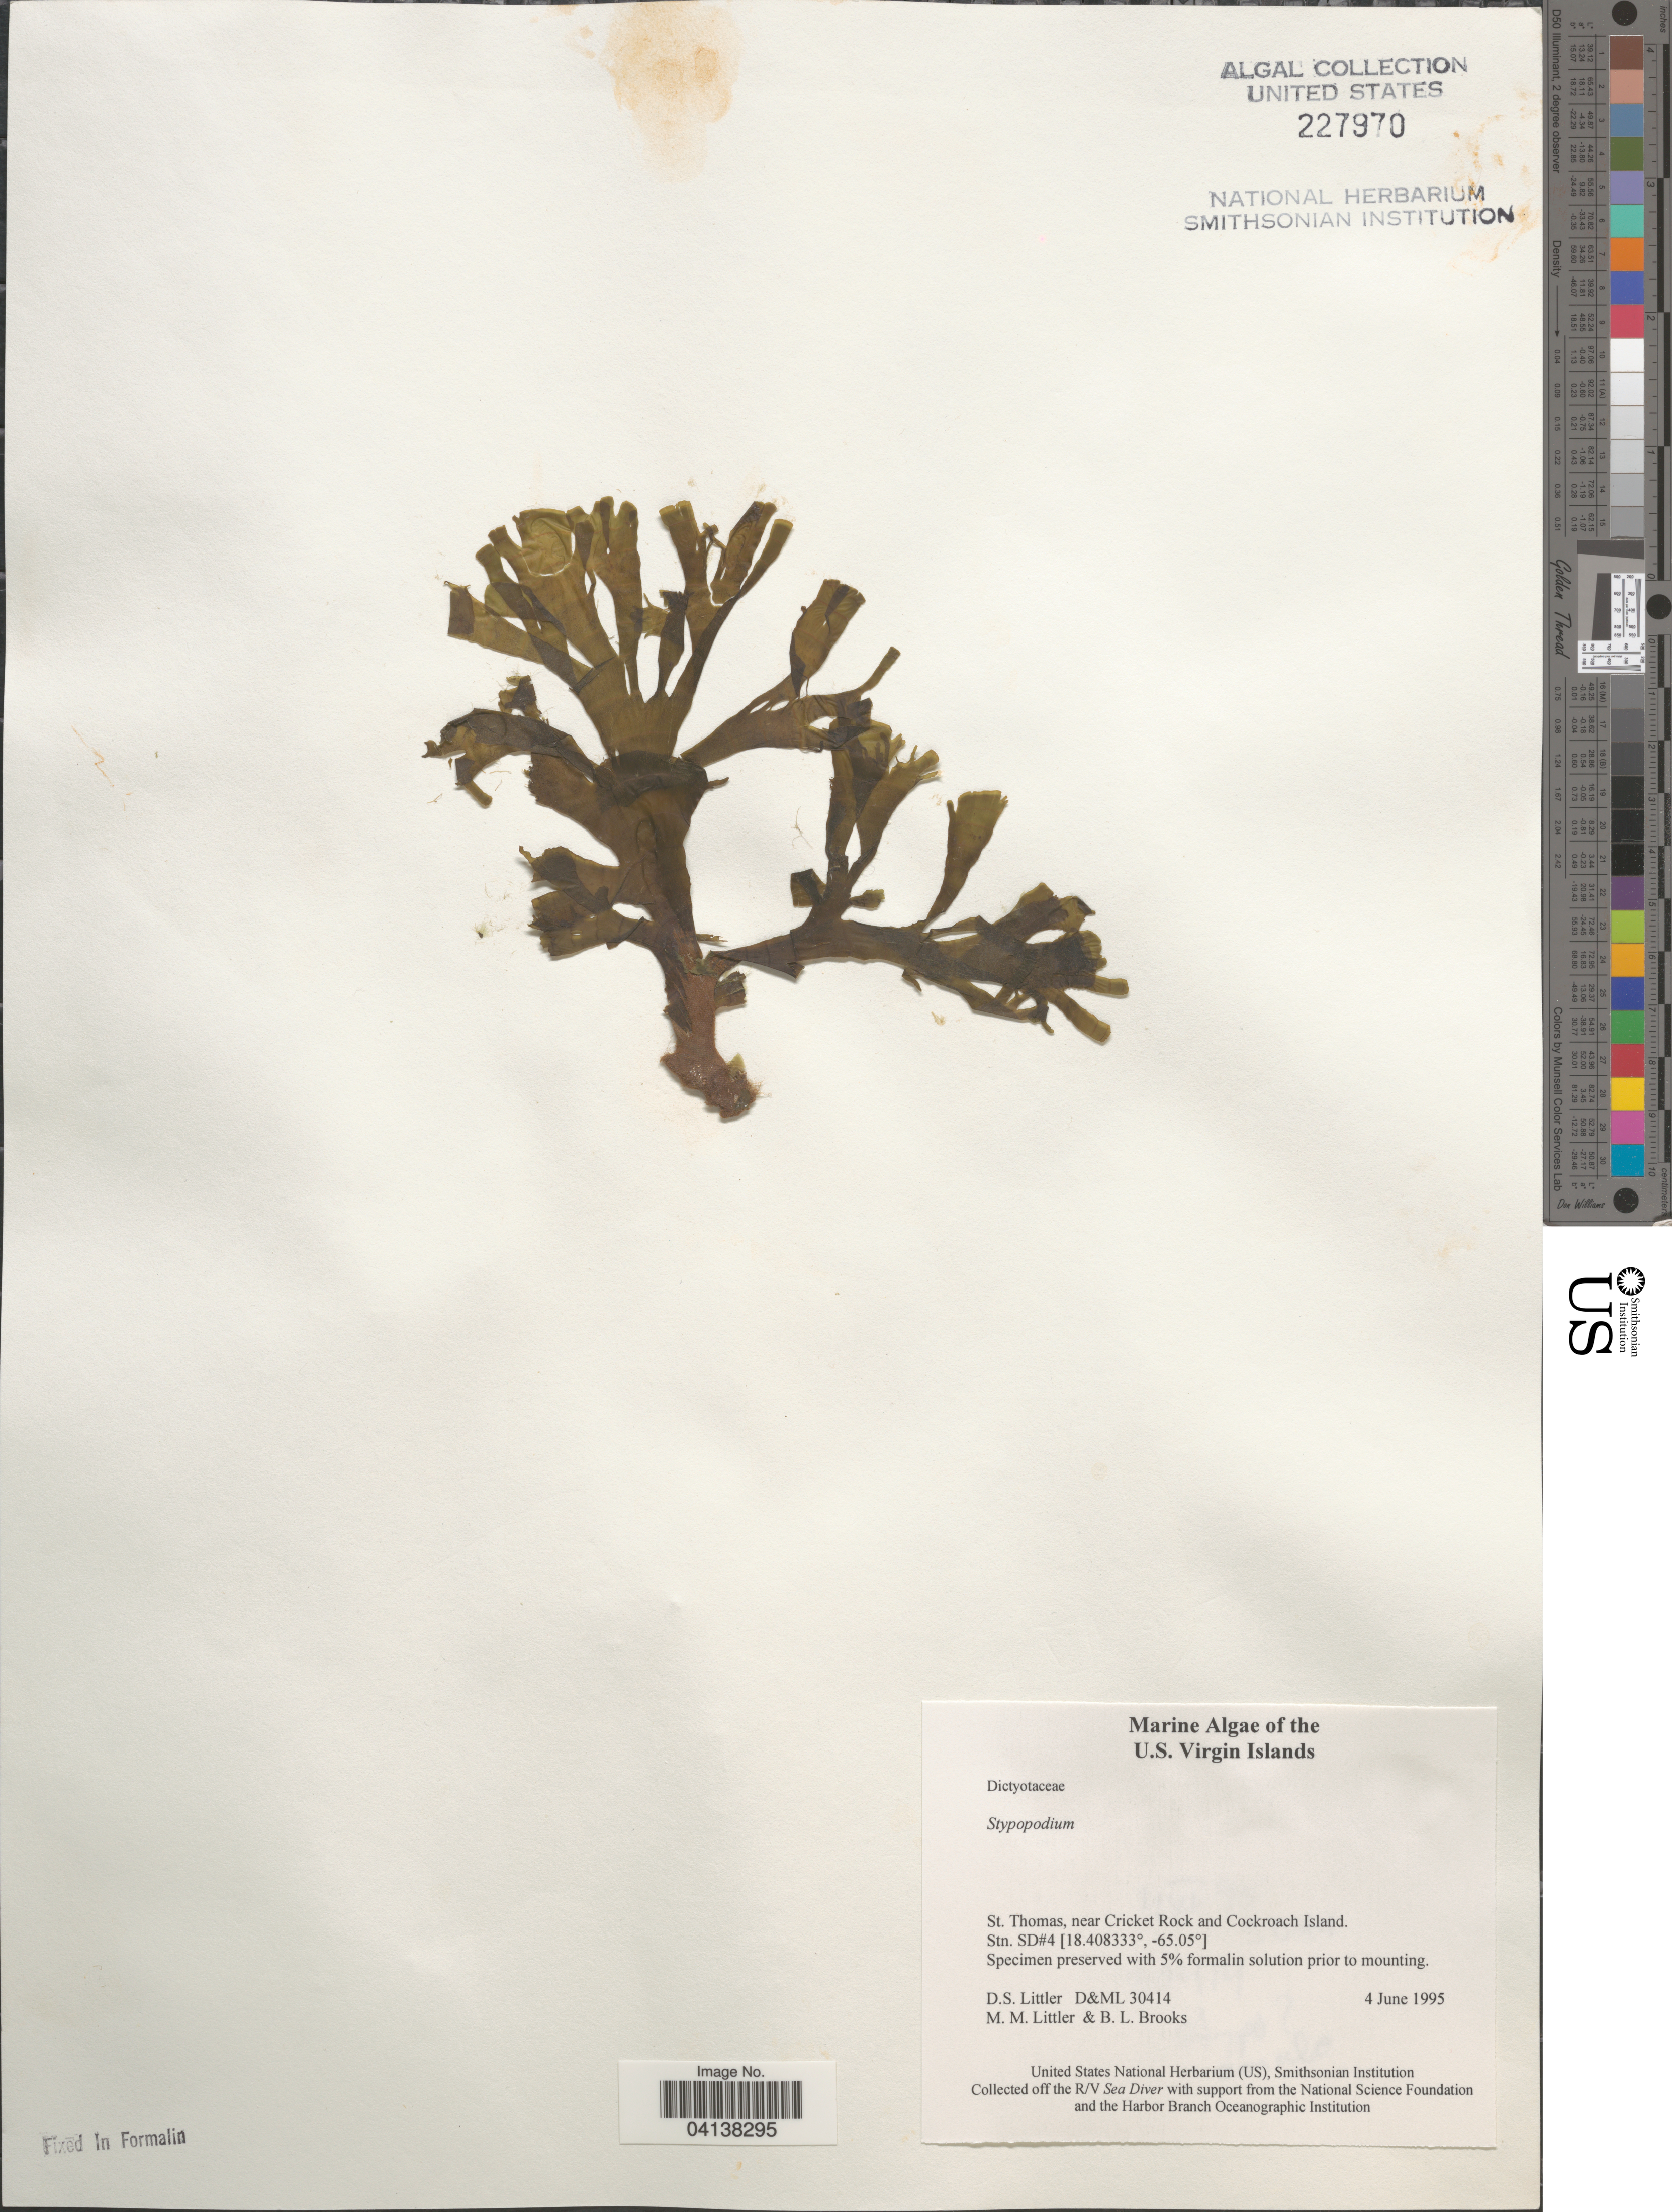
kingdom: Chromista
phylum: Ochrophyta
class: Phaeophyceae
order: Dictyotales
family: Dictyotaceae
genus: Stypopodium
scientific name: Stypopodium sp.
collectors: D. S. Littler & B. Brooks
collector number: D&ML 30414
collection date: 1995-06-04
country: U.S. Virgin Islands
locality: St. Thomas, near Cricket Rock and Cockroach Island. Stn. SD#4.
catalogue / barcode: US 227970